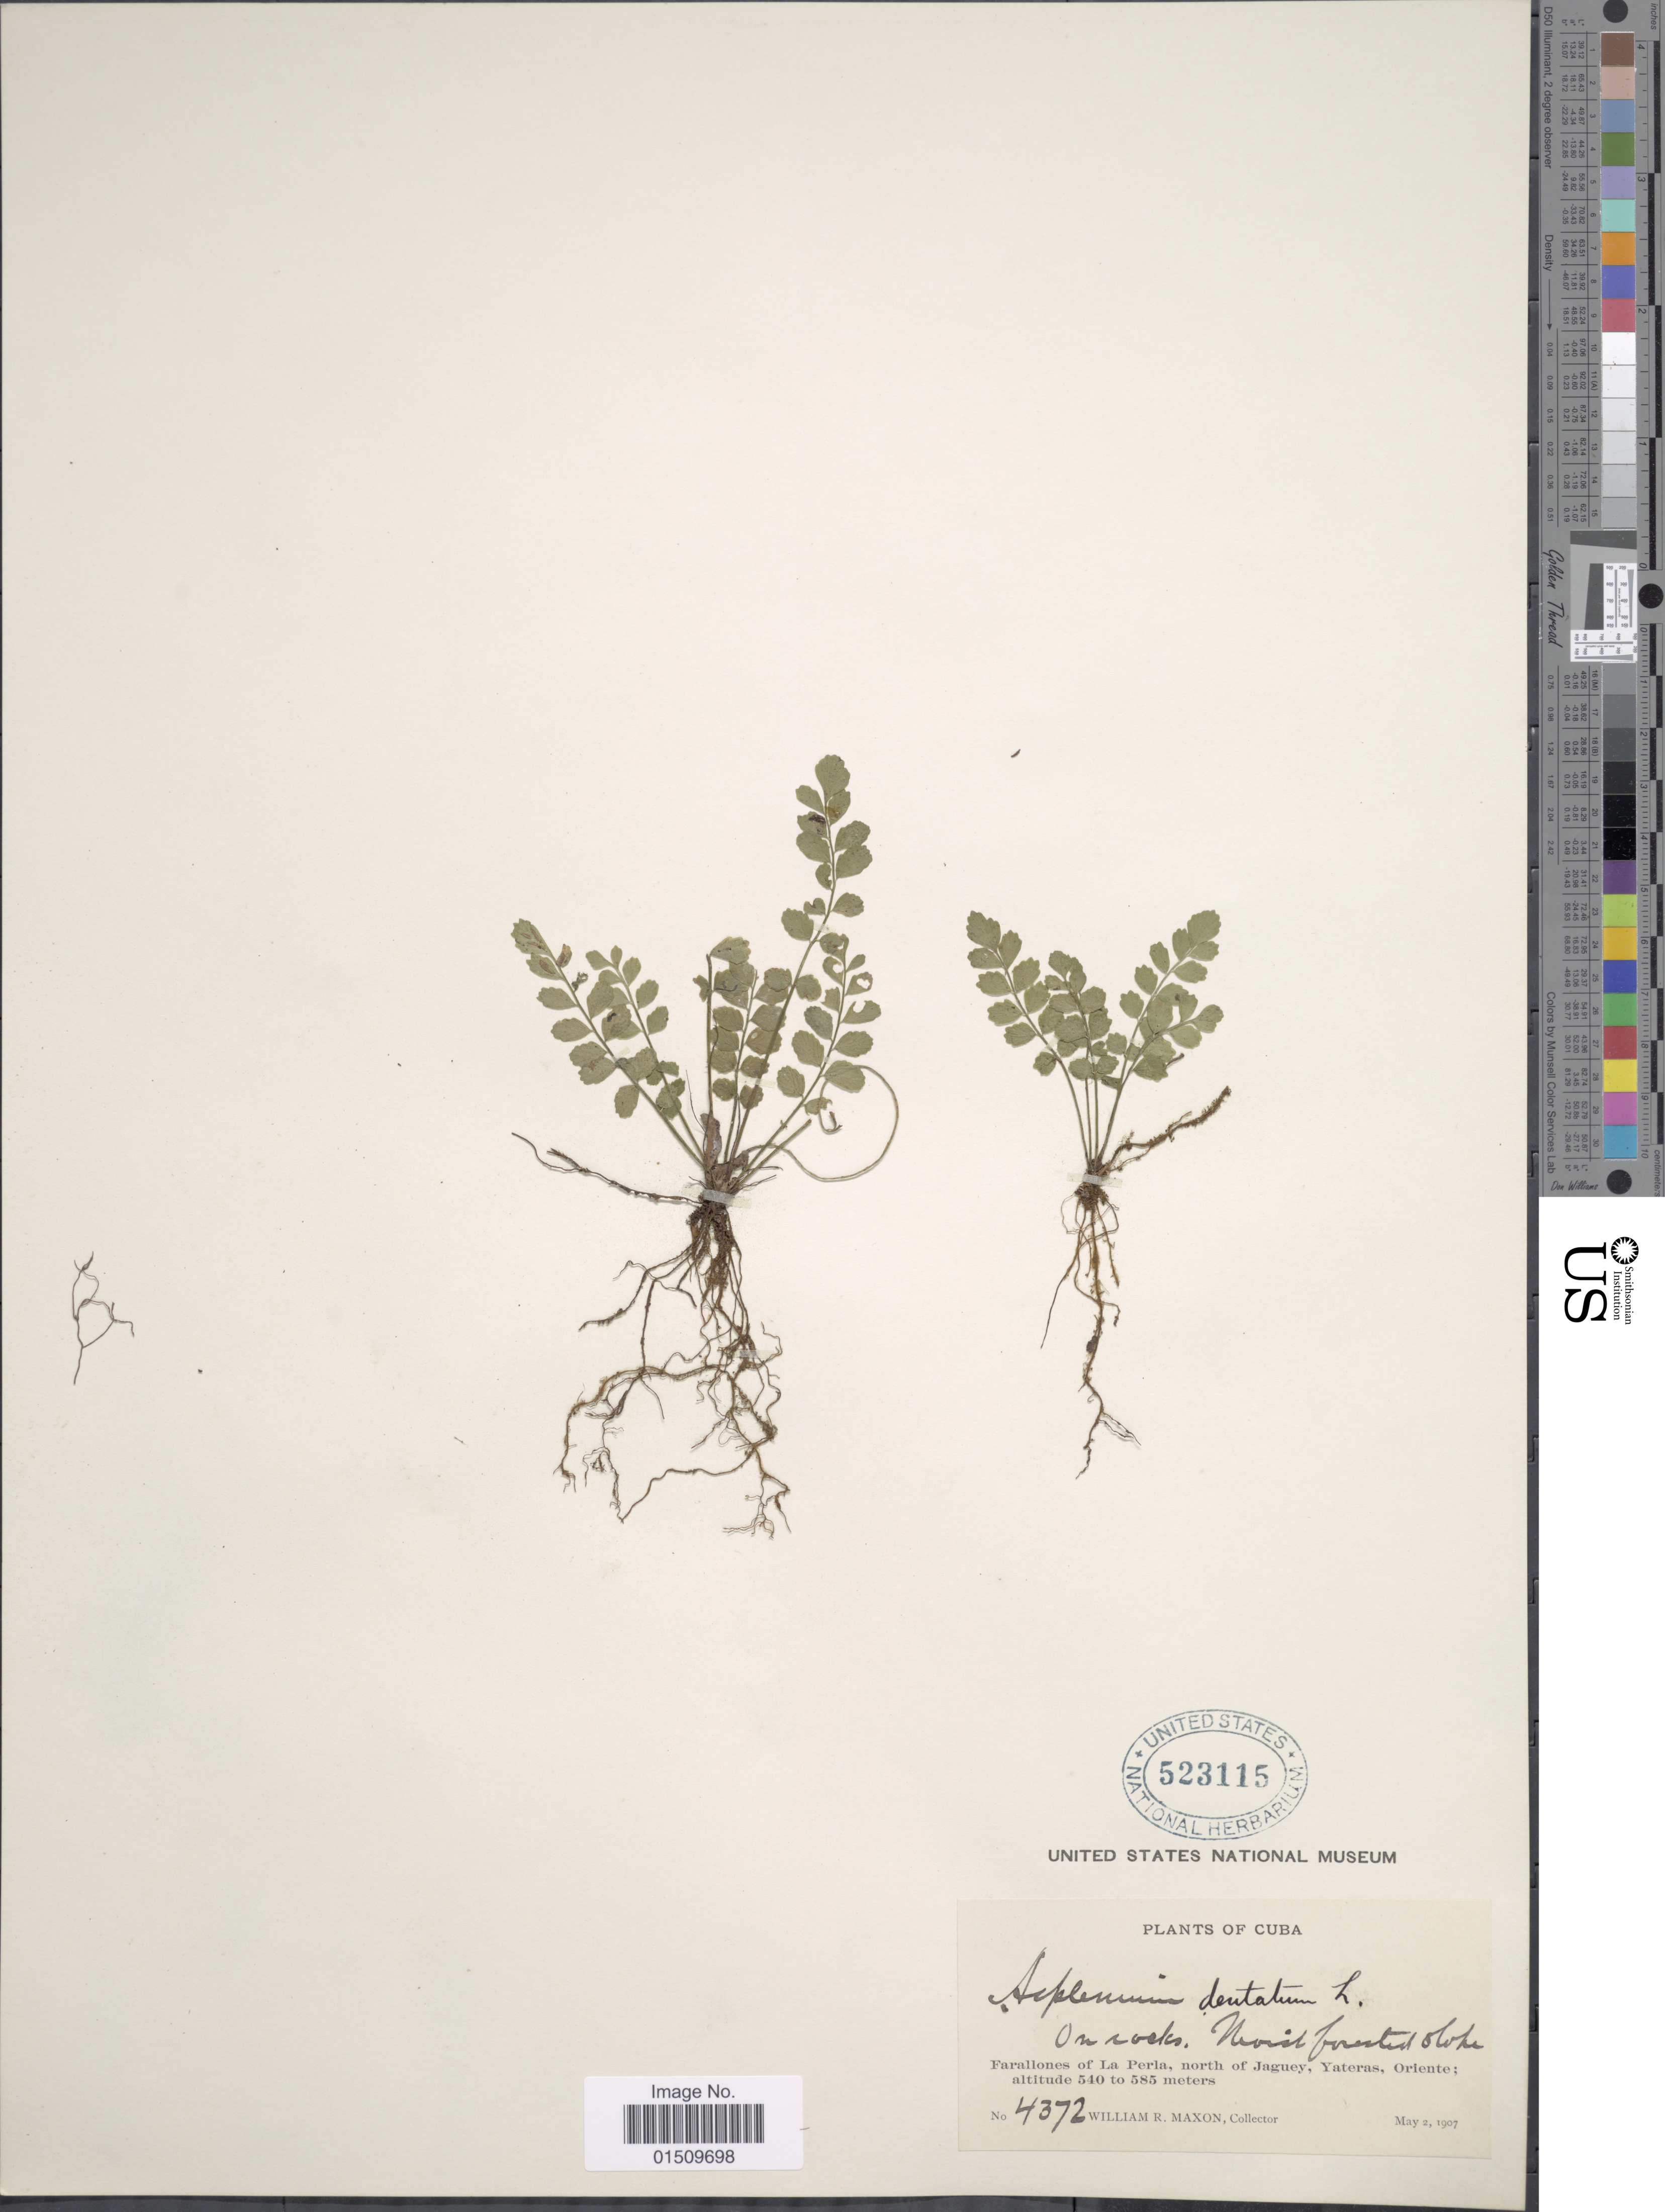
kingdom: Plantae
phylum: Tracheophyta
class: Polypodiopsida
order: Polypodiales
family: Aspleniaceae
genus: Asplenium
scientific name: Asplenium trichomanes-dentatum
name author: L.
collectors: W. R. Maxon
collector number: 4372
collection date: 1907-05-02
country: Cuba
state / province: Oriente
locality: Cuba, Farallones of La Perla, north of Jague, Yateras.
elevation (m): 540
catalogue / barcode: US 523115